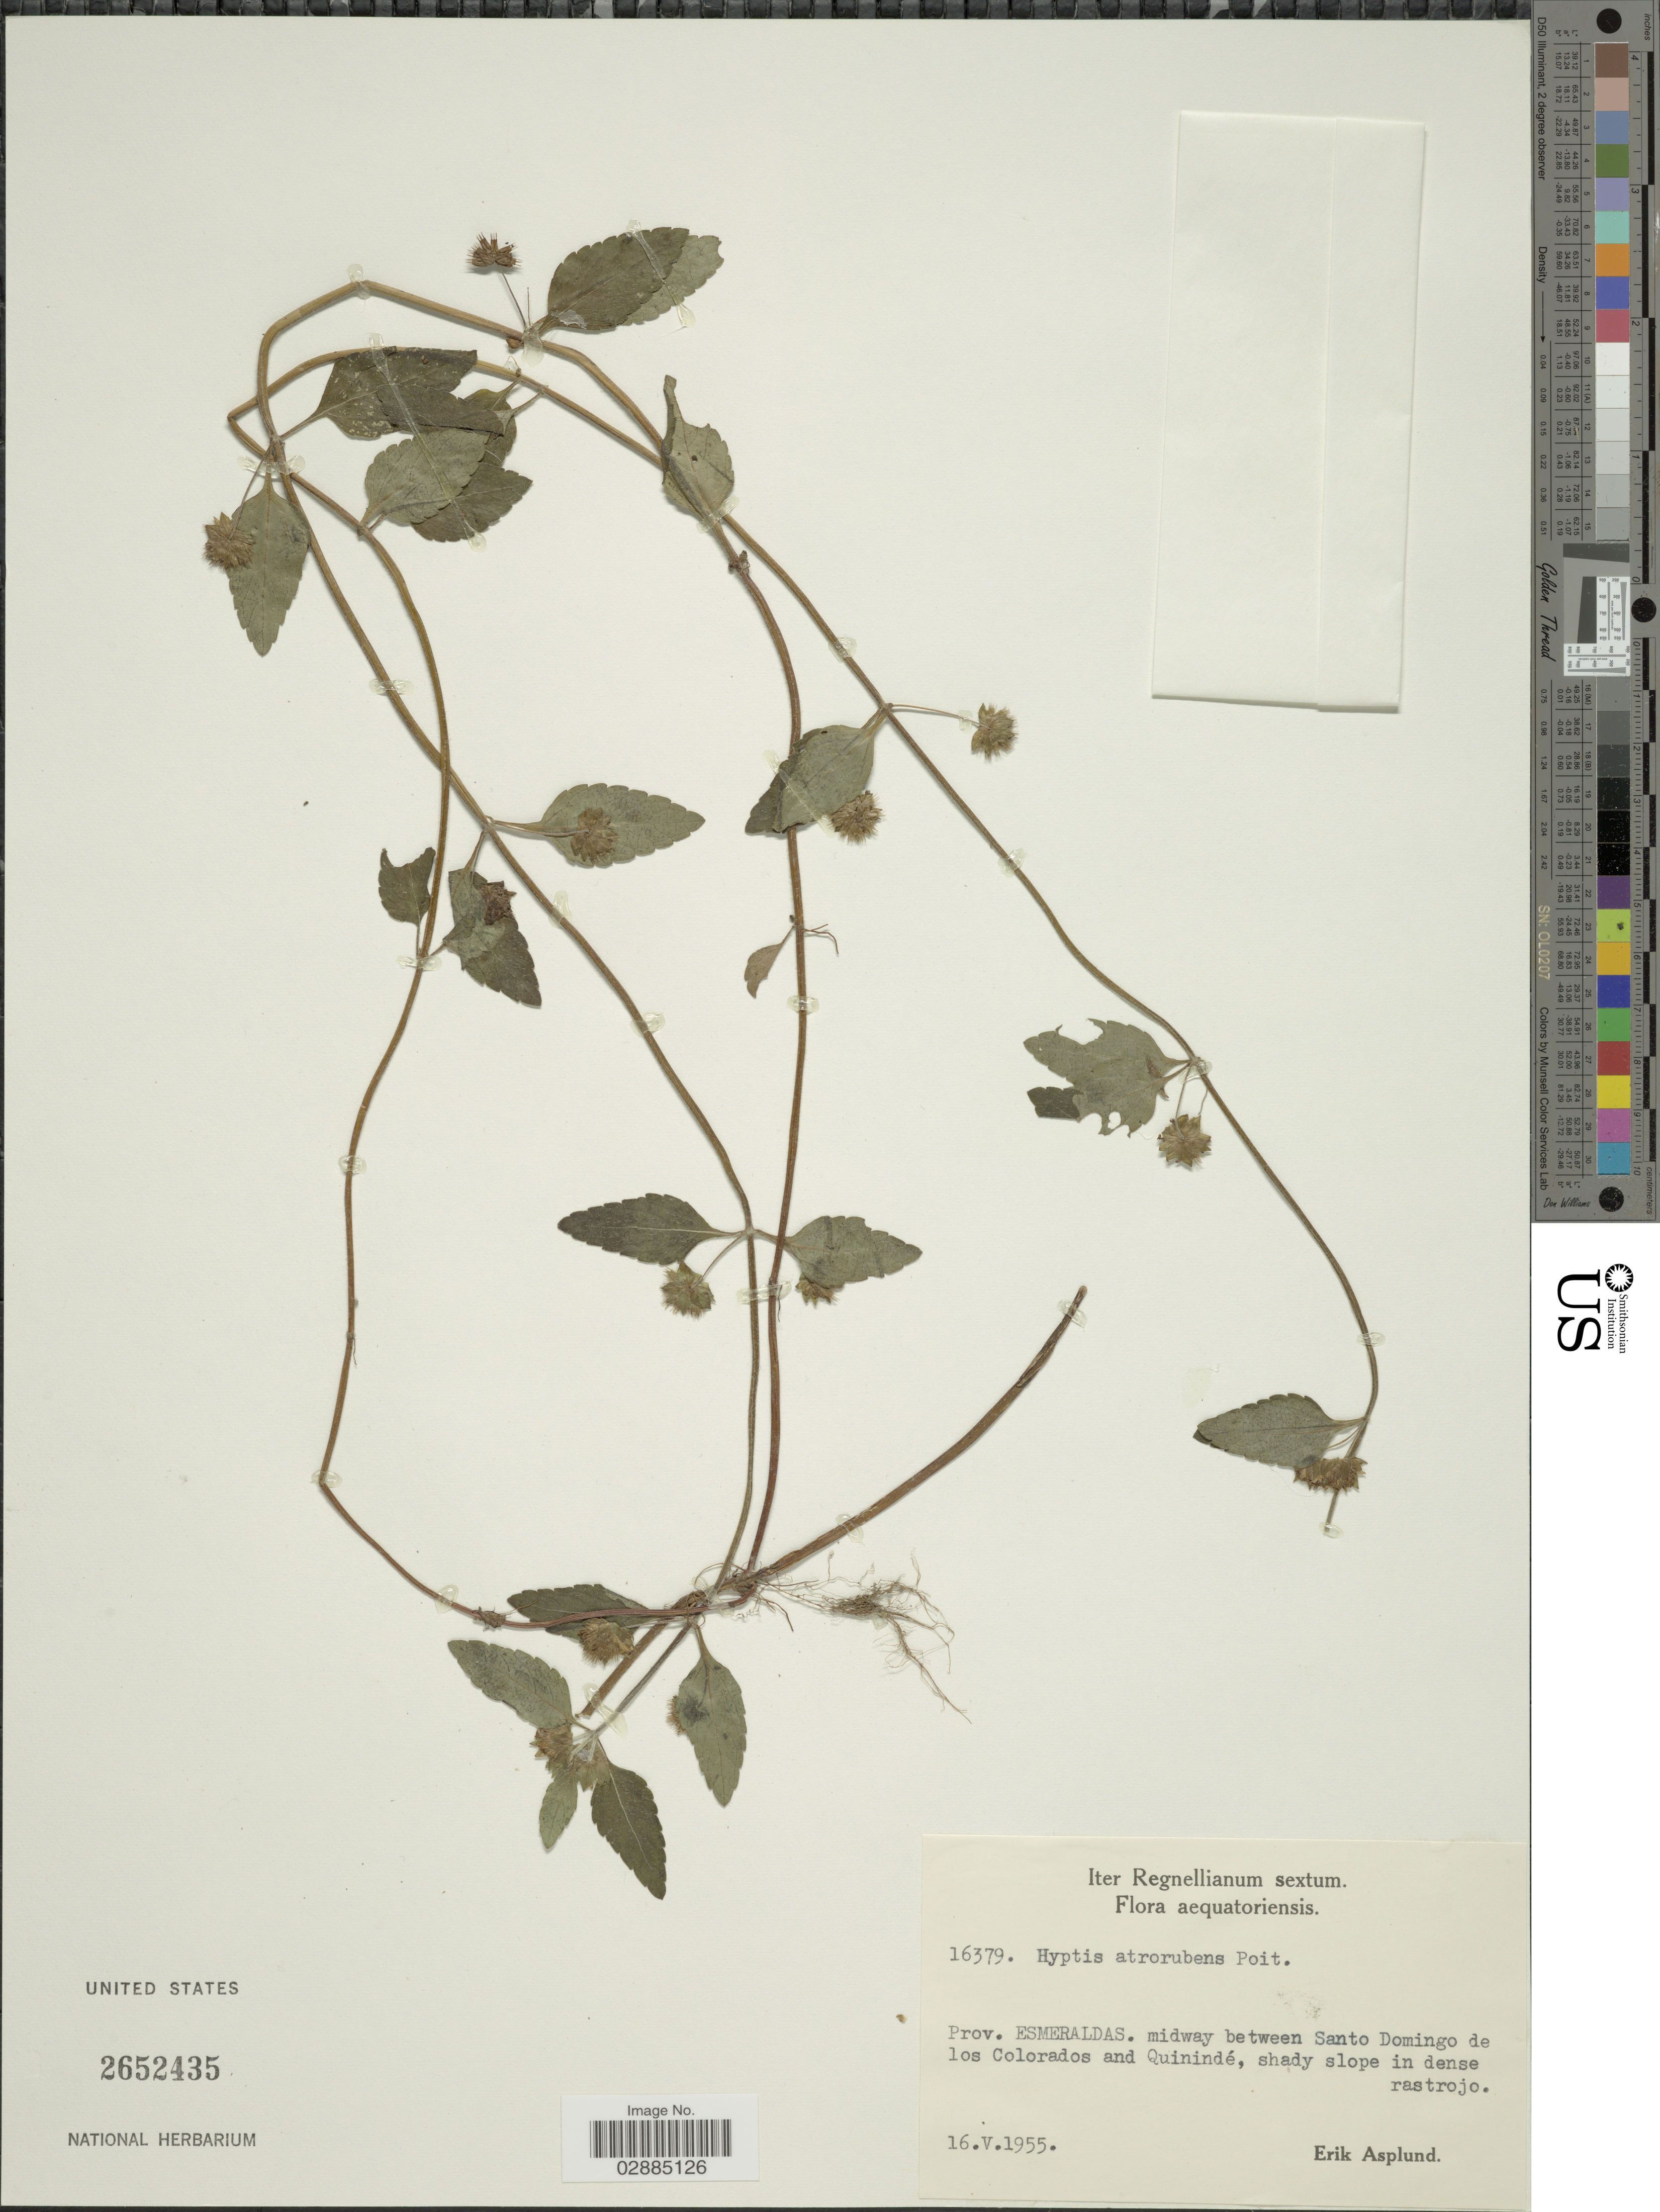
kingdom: Plantae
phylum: Tracheophyta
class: Magnoliopsida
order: Lamiales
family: Lamiaceae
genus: Hyptis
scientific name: Hyptis atrorubens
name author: Poit.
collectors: E. Asplund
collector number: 16379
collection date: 1955-05-16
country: Ecuador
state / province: Esmeraldas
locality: Midway between Santo Domingo de los Colorados and Quinindé, shady slope in dense rastrojo.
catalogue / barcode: US 2652435